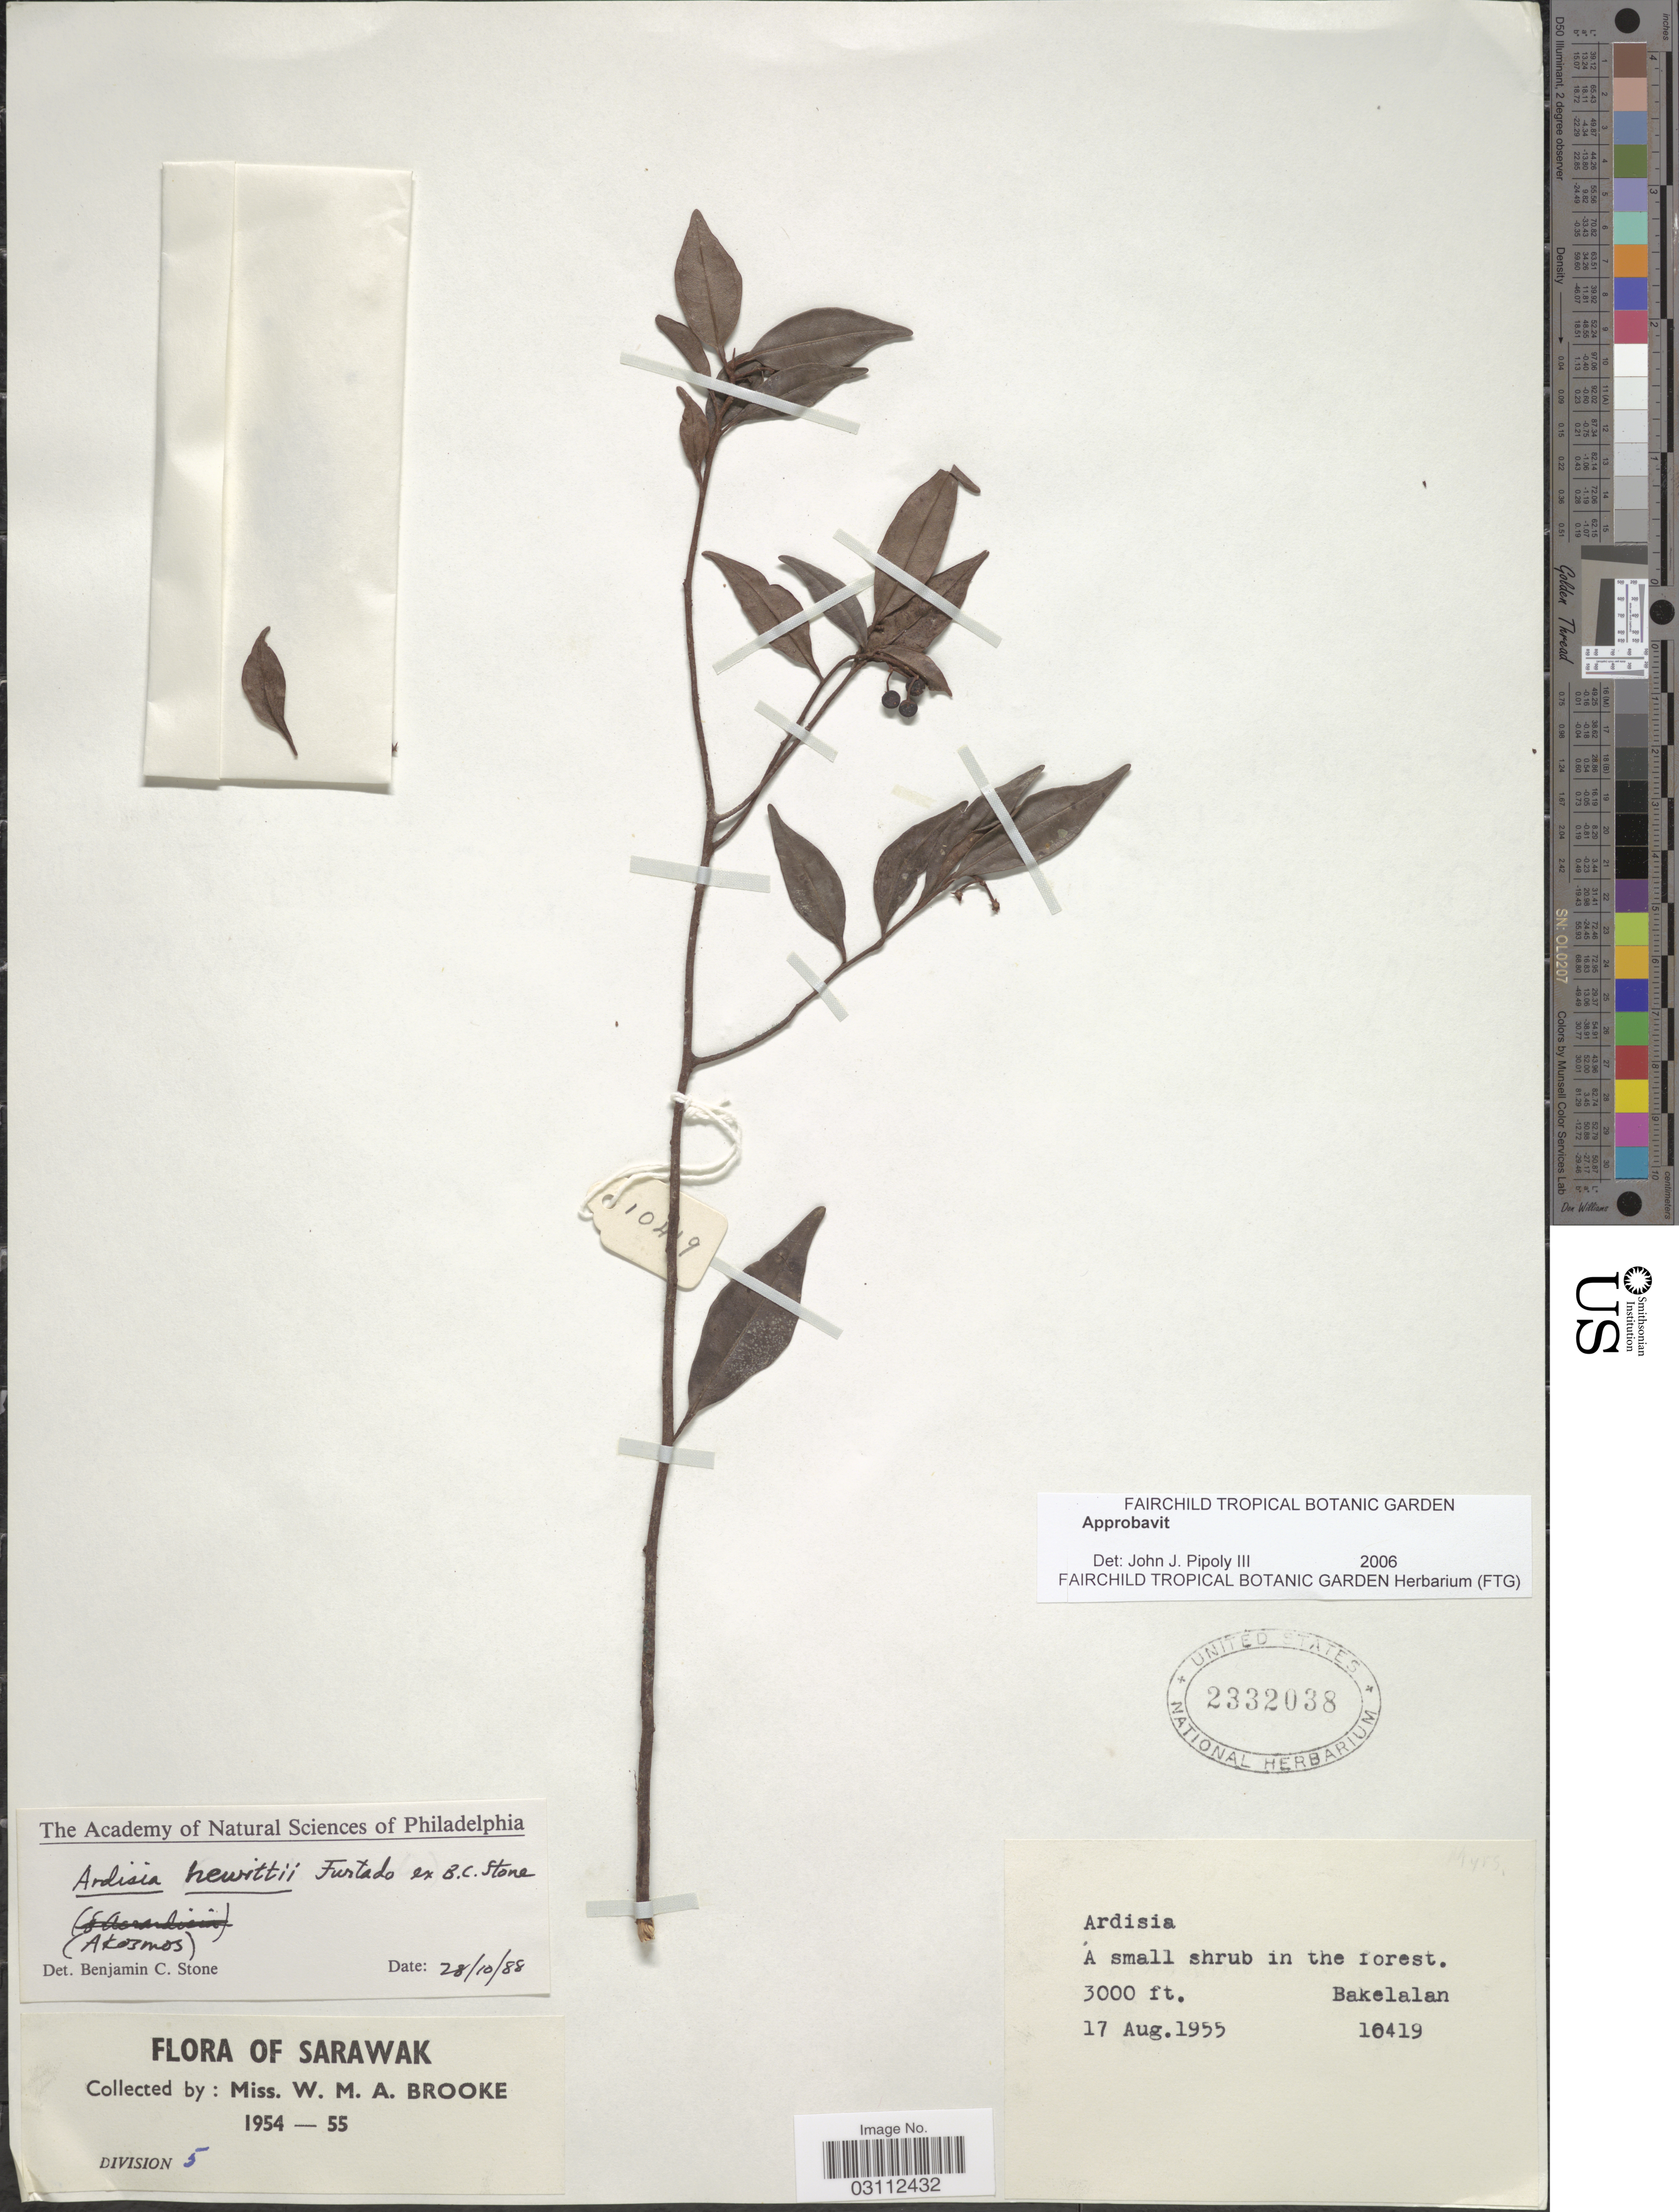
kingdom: Plantae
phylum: Tracheophyta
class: Magnoliopsida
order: Ericales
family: Primulaceae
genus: Ardisia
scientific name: Ardisia hewittii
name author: Furtado ex B.C. Stone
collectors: W. Brooke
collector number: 10419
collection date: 1955-08-17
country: Malaysia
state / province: Sarawak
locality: Bakelalan.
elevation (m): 914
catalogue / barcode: US 2332038